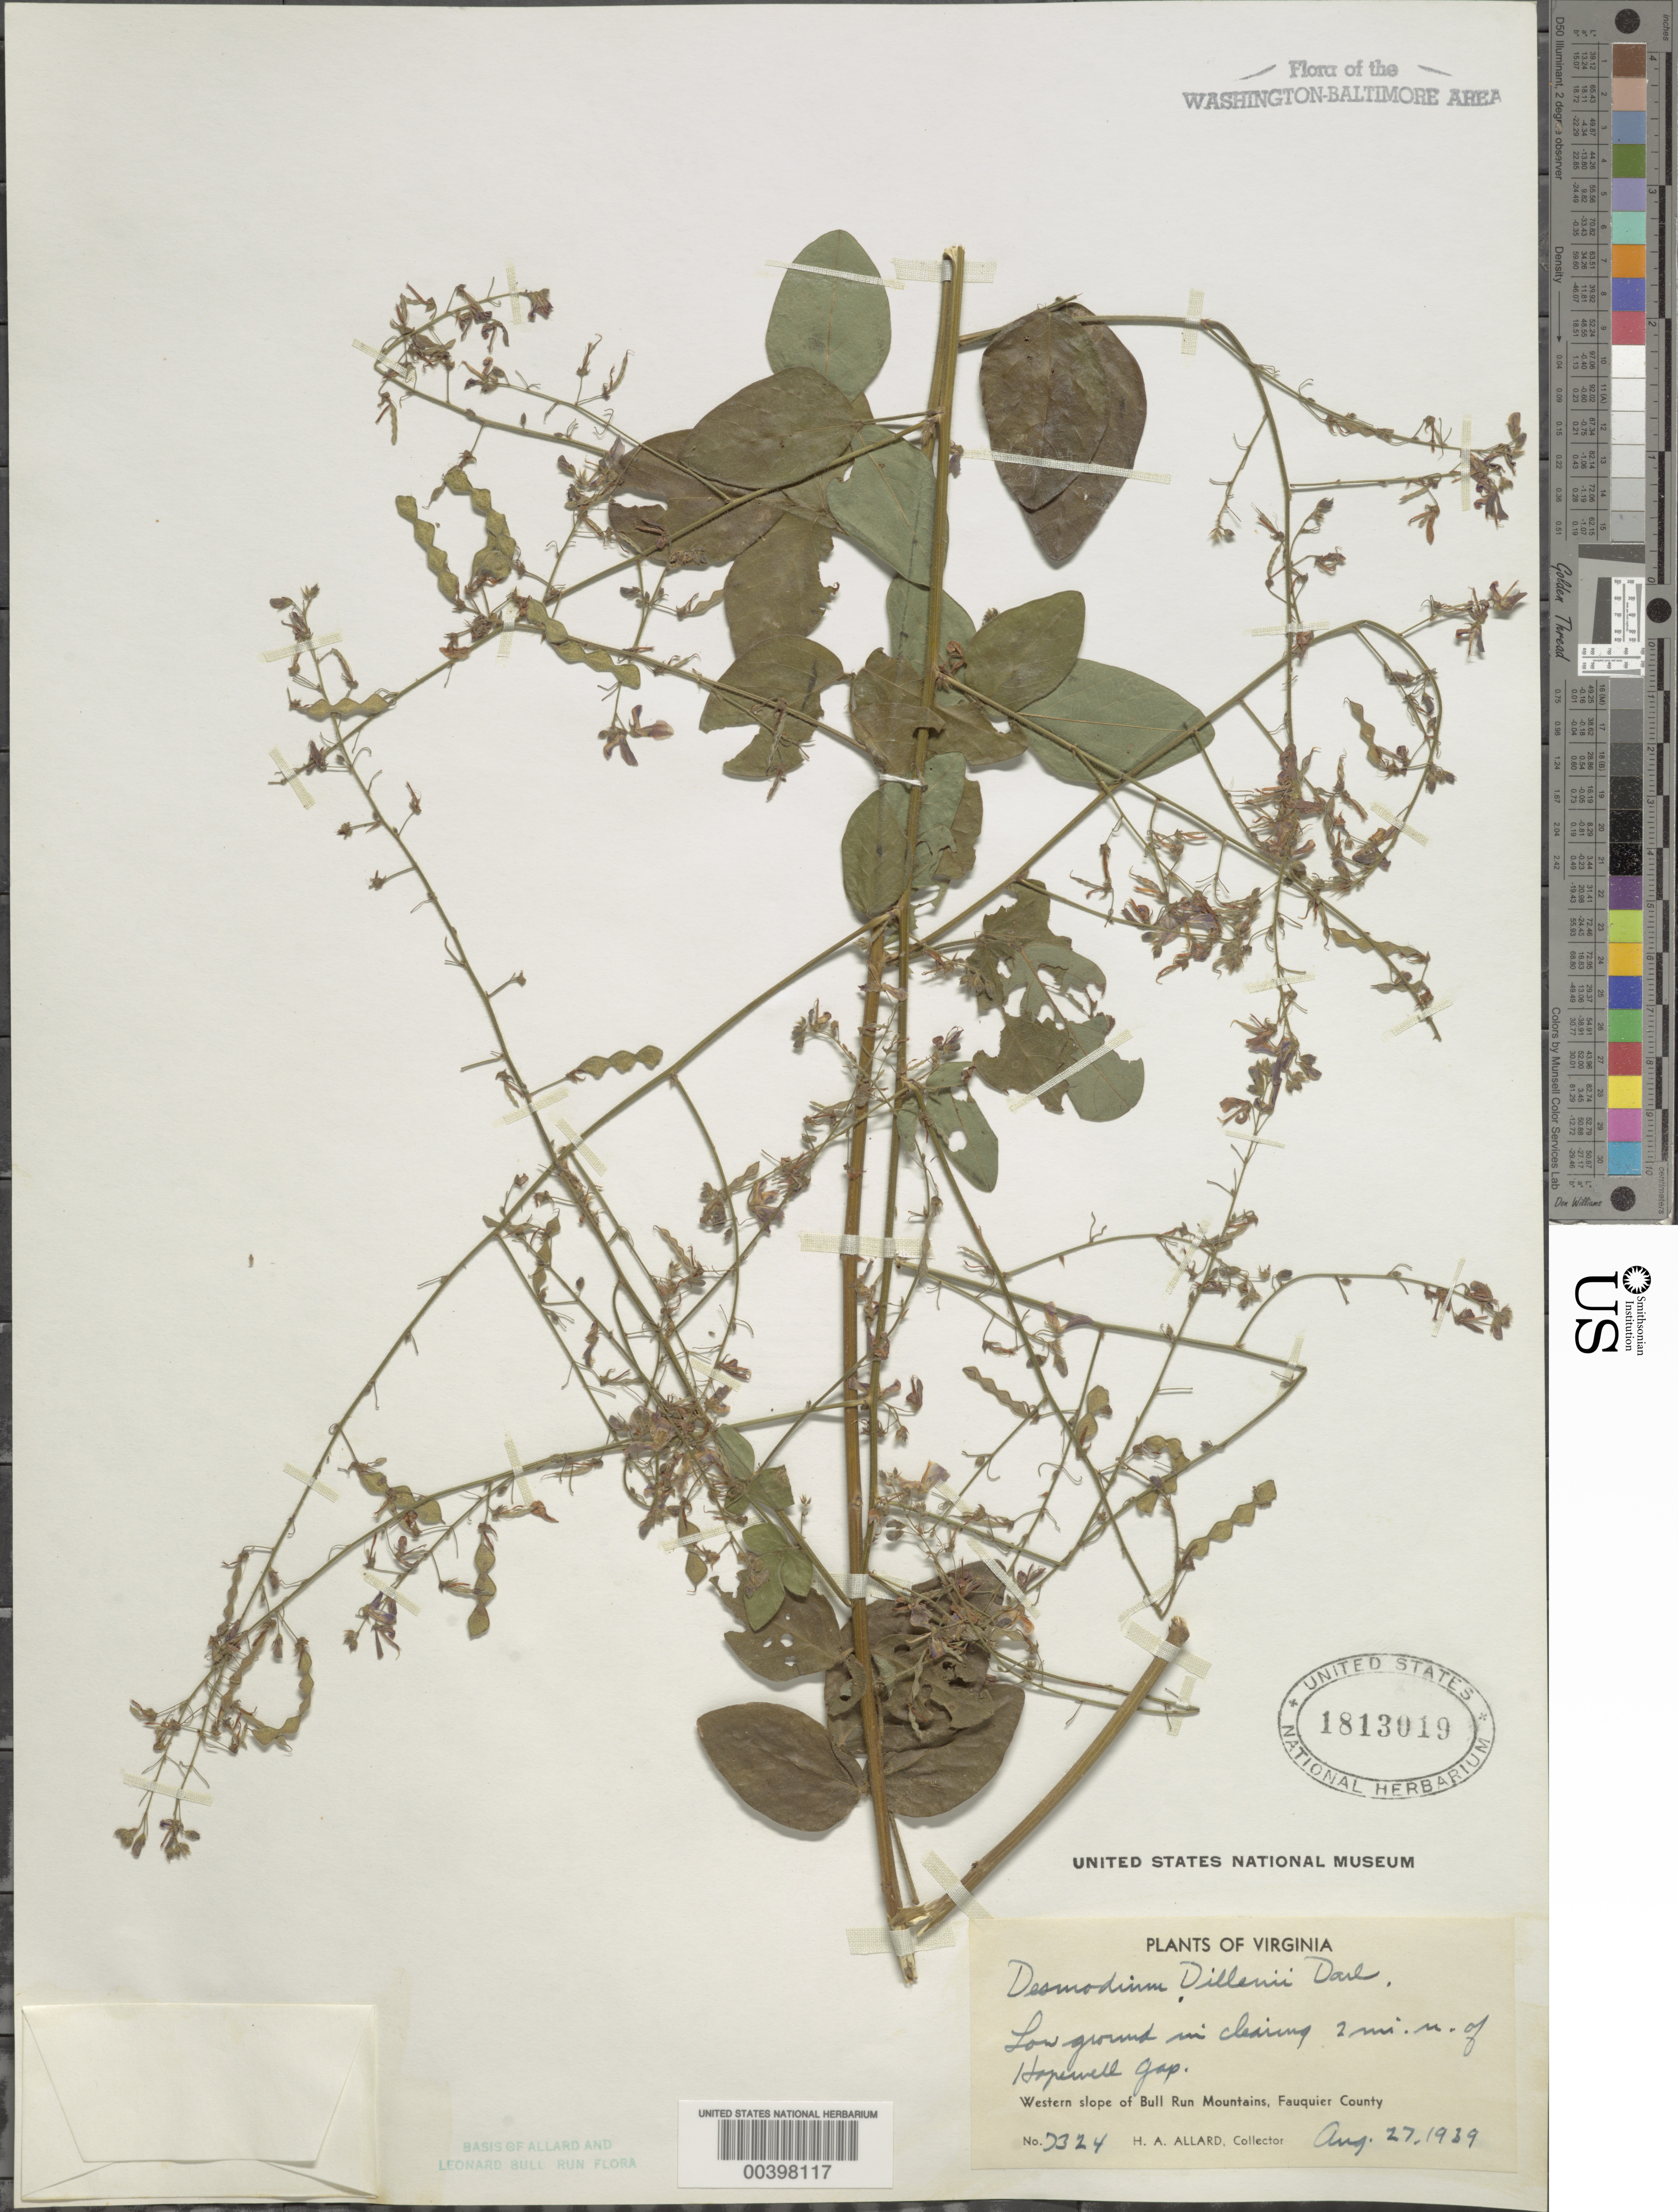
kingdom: Plantae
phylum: Tracheophyta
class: Magnoliopsida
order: Fabales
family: Fabaceae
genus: Desmodium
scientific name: Desmodium glabellum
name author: (Michx.) DC.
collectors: H. A. Allard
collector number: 7324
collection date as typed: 27 Aug 1939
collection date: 1939-08-27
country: United States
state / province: Virginia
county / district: Fauquier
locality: North of Hopewell Gap Bull Run Mts.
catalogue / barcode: US 1813019